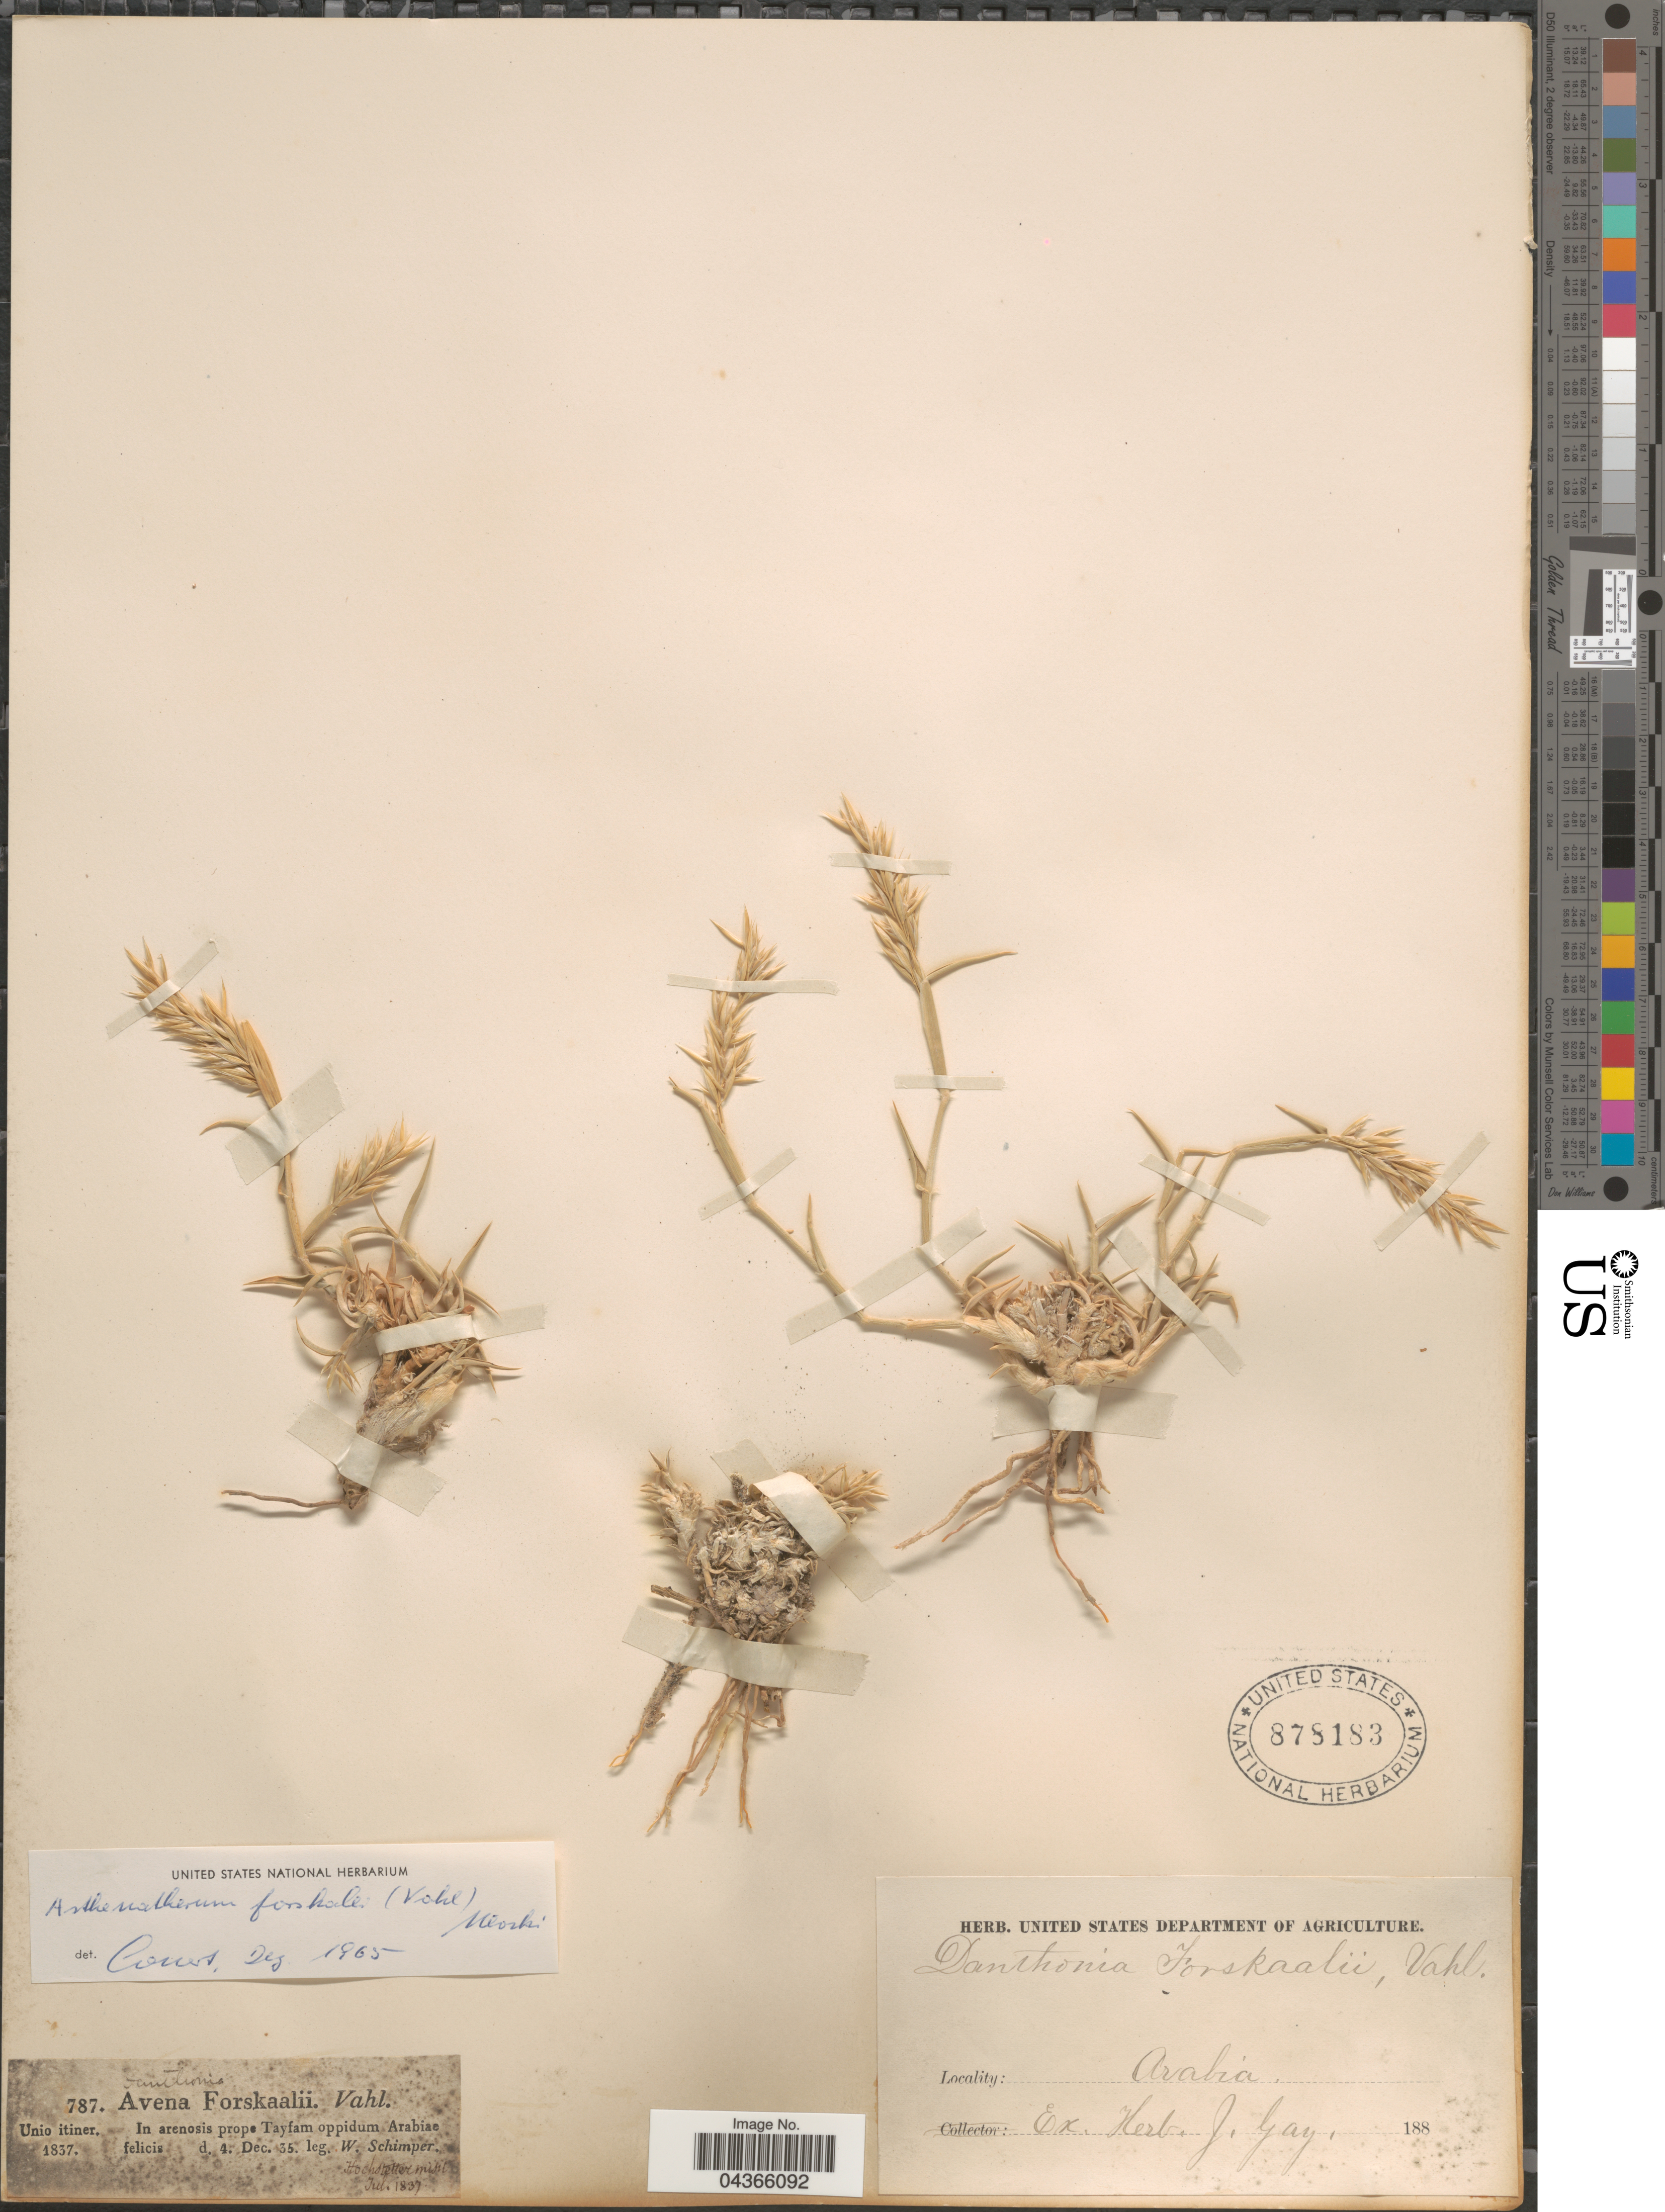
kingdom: Plantae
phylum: Tracheophyta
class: Liliopsida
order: Poales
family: Poaceae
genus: Centropodia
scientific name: Centropodia forsskalii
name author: (Vahl) Cope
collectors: W. Schimper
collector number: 787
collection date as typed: Transcribed d/m/y: 4/12/35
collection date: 1835-12-04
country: Yemen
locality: In arenosis prope Tayfam oppidum Arabiae felicis. Arabia.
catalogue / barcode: US 878183